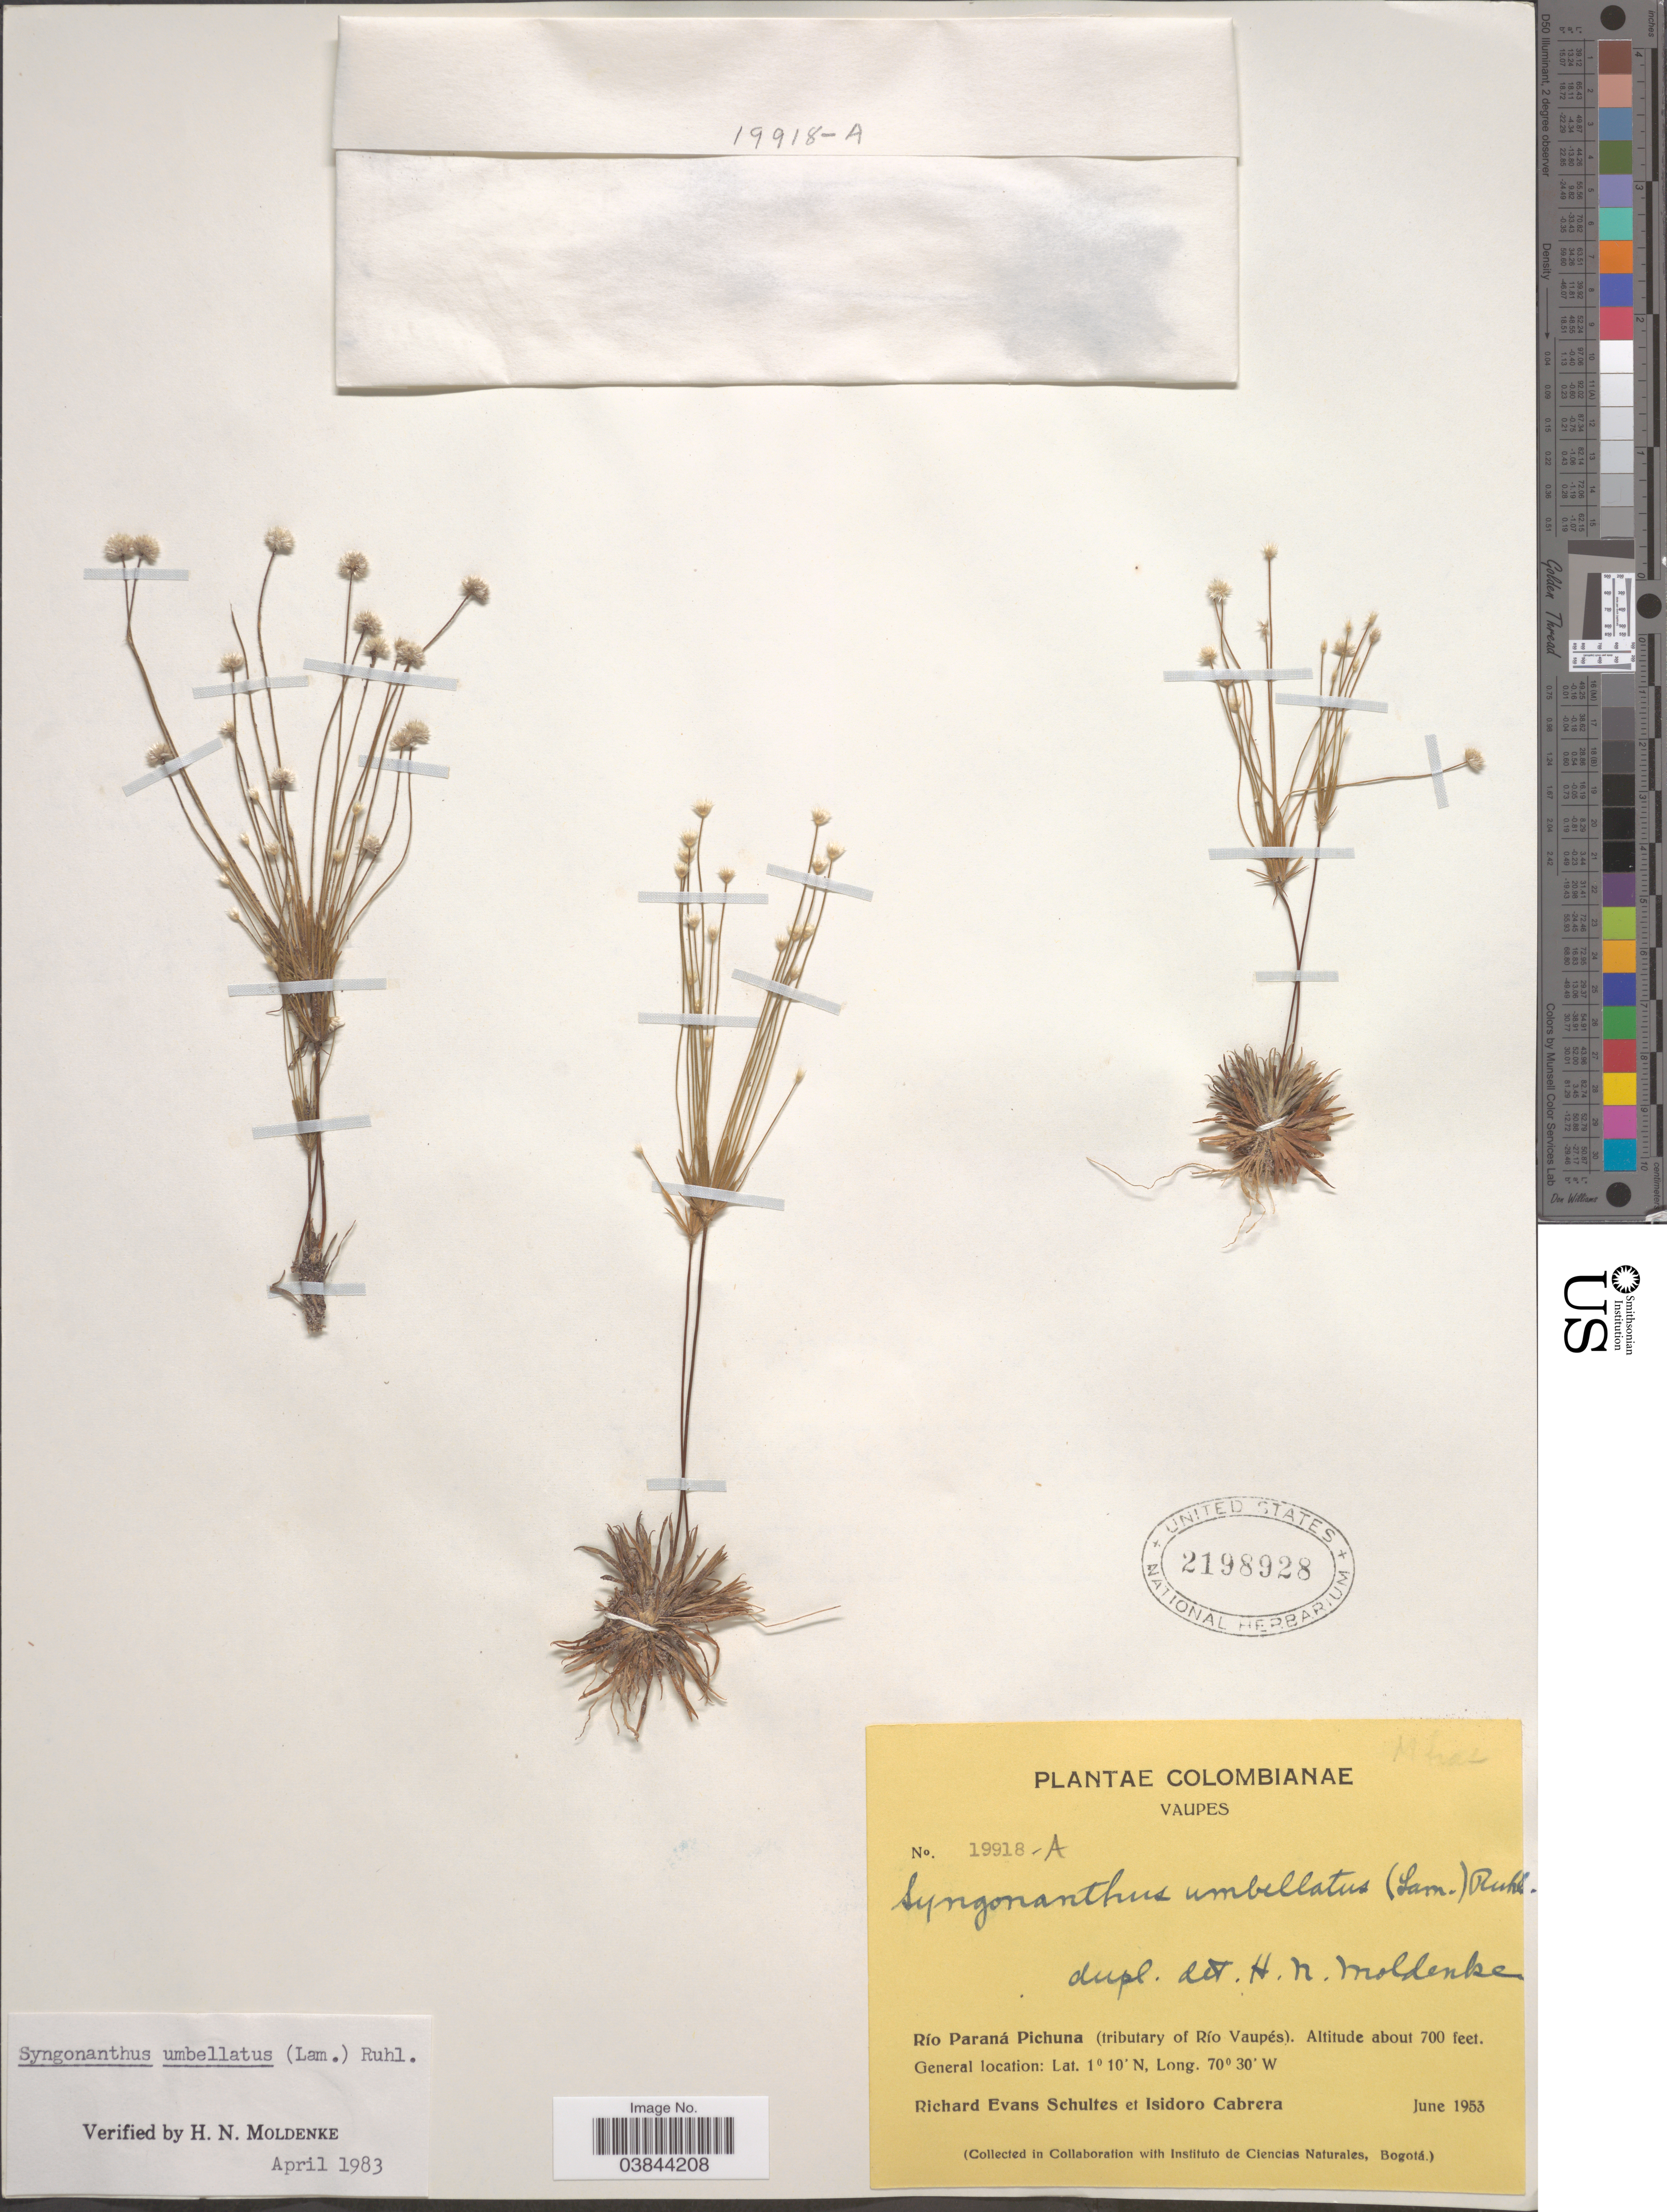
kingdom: Plantae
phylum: Tracheophyta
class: Liliopsida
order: Poales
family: Eriocaulaceae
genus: Syngonanthus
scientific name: Syngonanthus umbellatus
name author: (Lam.) Ruhland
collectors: R. E. Schultes & I. Cabrera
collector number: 19918-A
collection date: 1953-06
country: Colombia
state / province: Vaupés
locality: Río Paraná Pichuna (tributary of Río Vaupés).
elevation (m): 213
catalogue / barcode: US 2198928